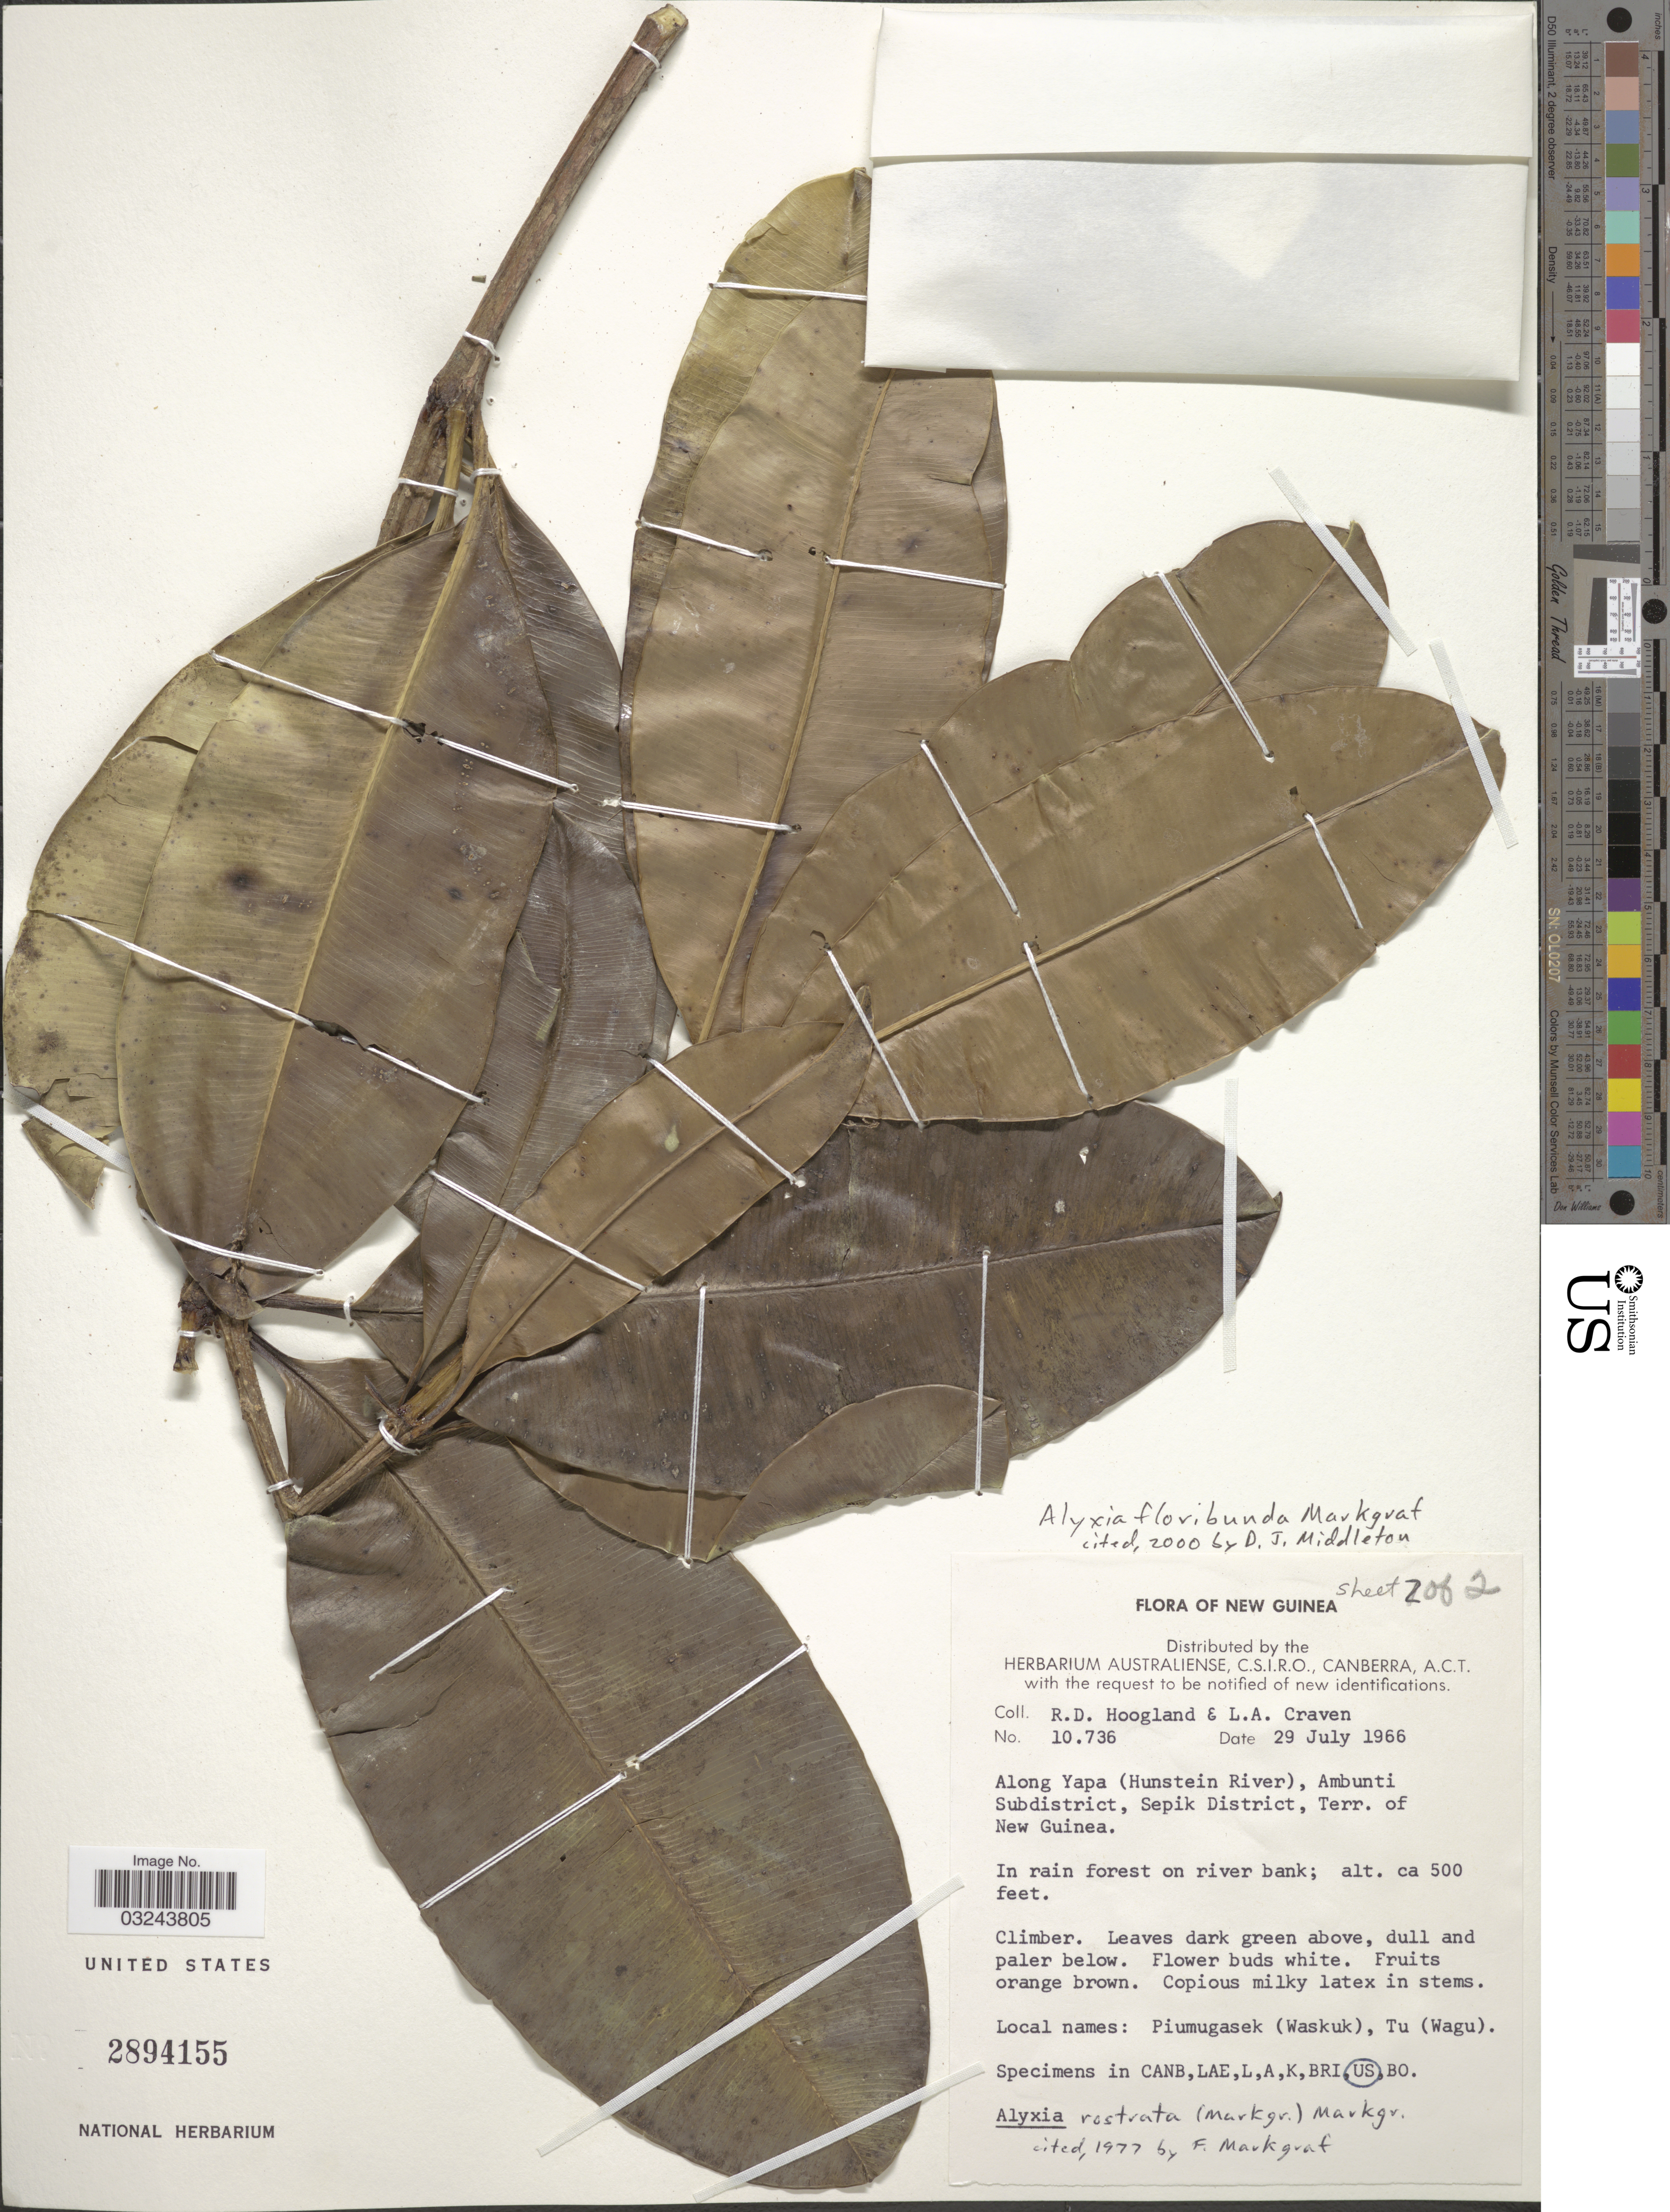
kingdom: Plantae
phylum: Tracheophyta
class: Magnoliopsida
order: Gentianales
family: Apocynaceae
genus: Alyxia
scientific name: Alyxia floribunda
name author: Markgr.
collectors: R. D. Hoogland & L. A. Craven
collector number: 10736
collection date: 1966-07-29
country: Papua New Guinea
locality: New Guinea. Along Yapa (Hunstein River), Ambunti Subdistrict, Sepik District, Terr. of New Guinea.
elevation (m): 152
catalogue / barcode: US 2894155